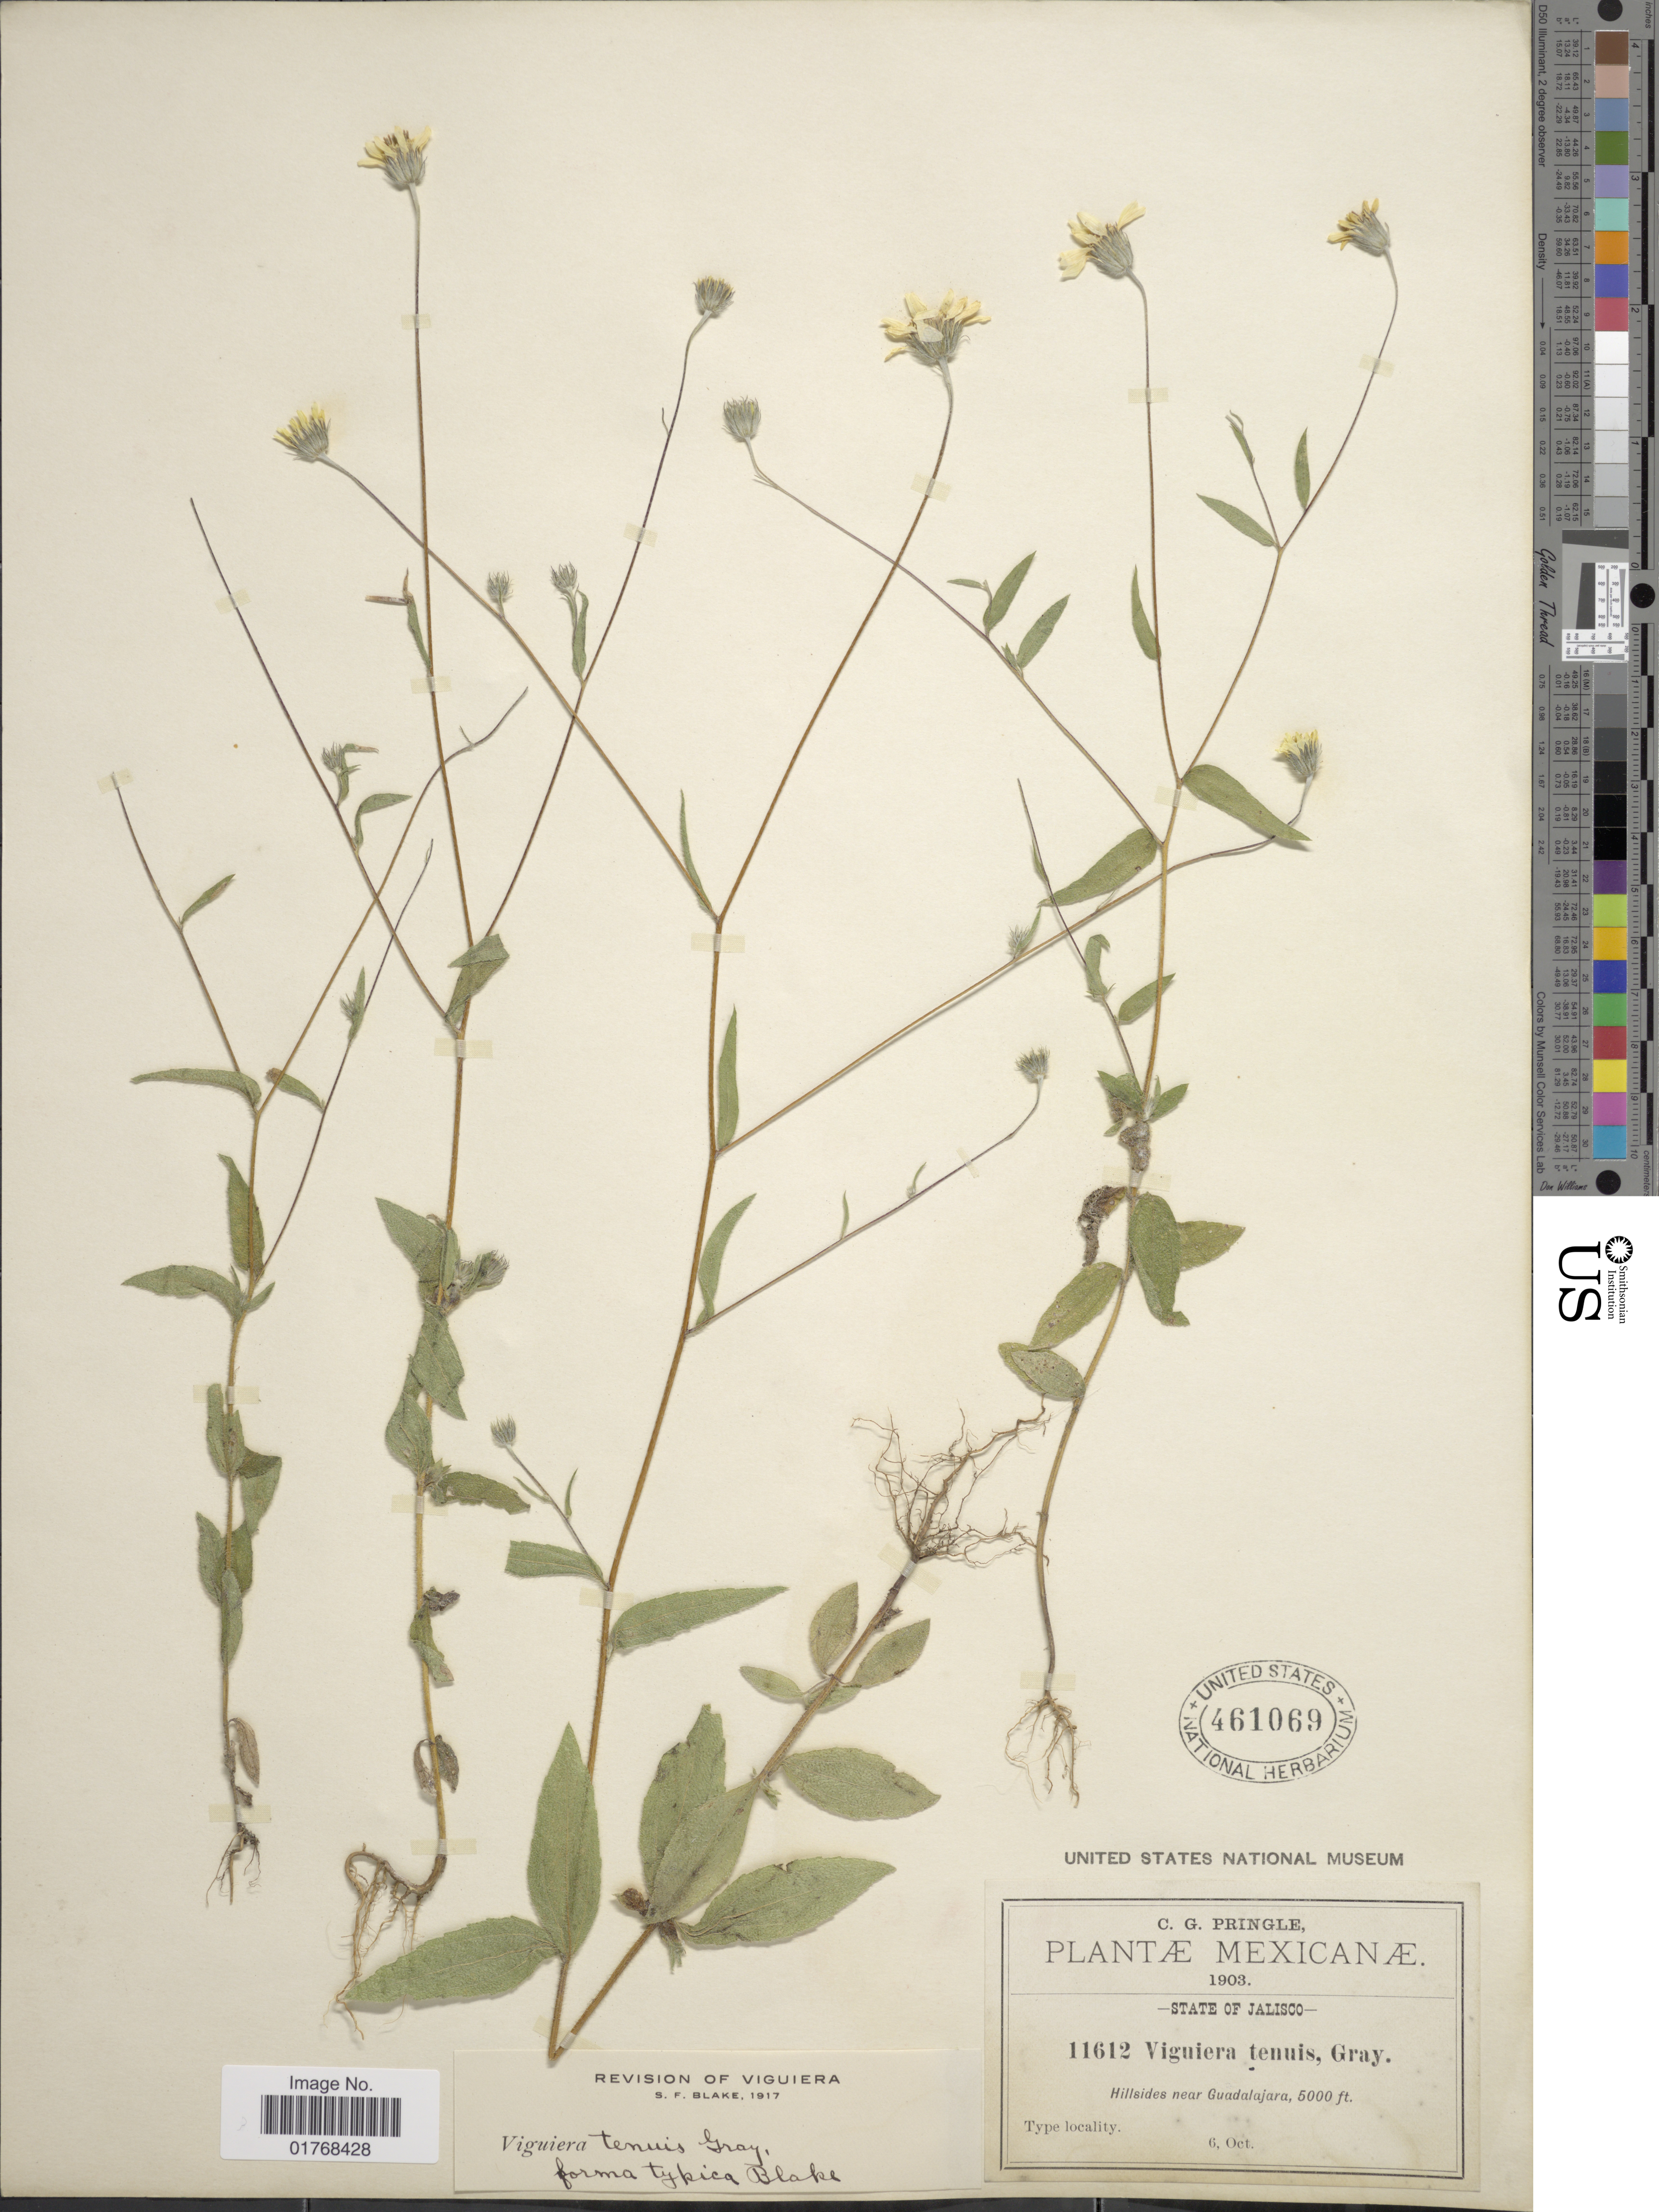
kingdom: Plantae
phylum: Tracheophyta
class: Magnoliopsida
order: Asterales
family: Asteraceae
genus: Viguiera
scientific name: Viguiera tenuis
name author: A. Gray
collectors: C. G. Pringle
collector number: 11612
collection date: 1903-10-06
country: Mexico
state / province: Jalisco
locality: near Guadalajara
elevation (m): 1524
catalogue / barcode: US 461069